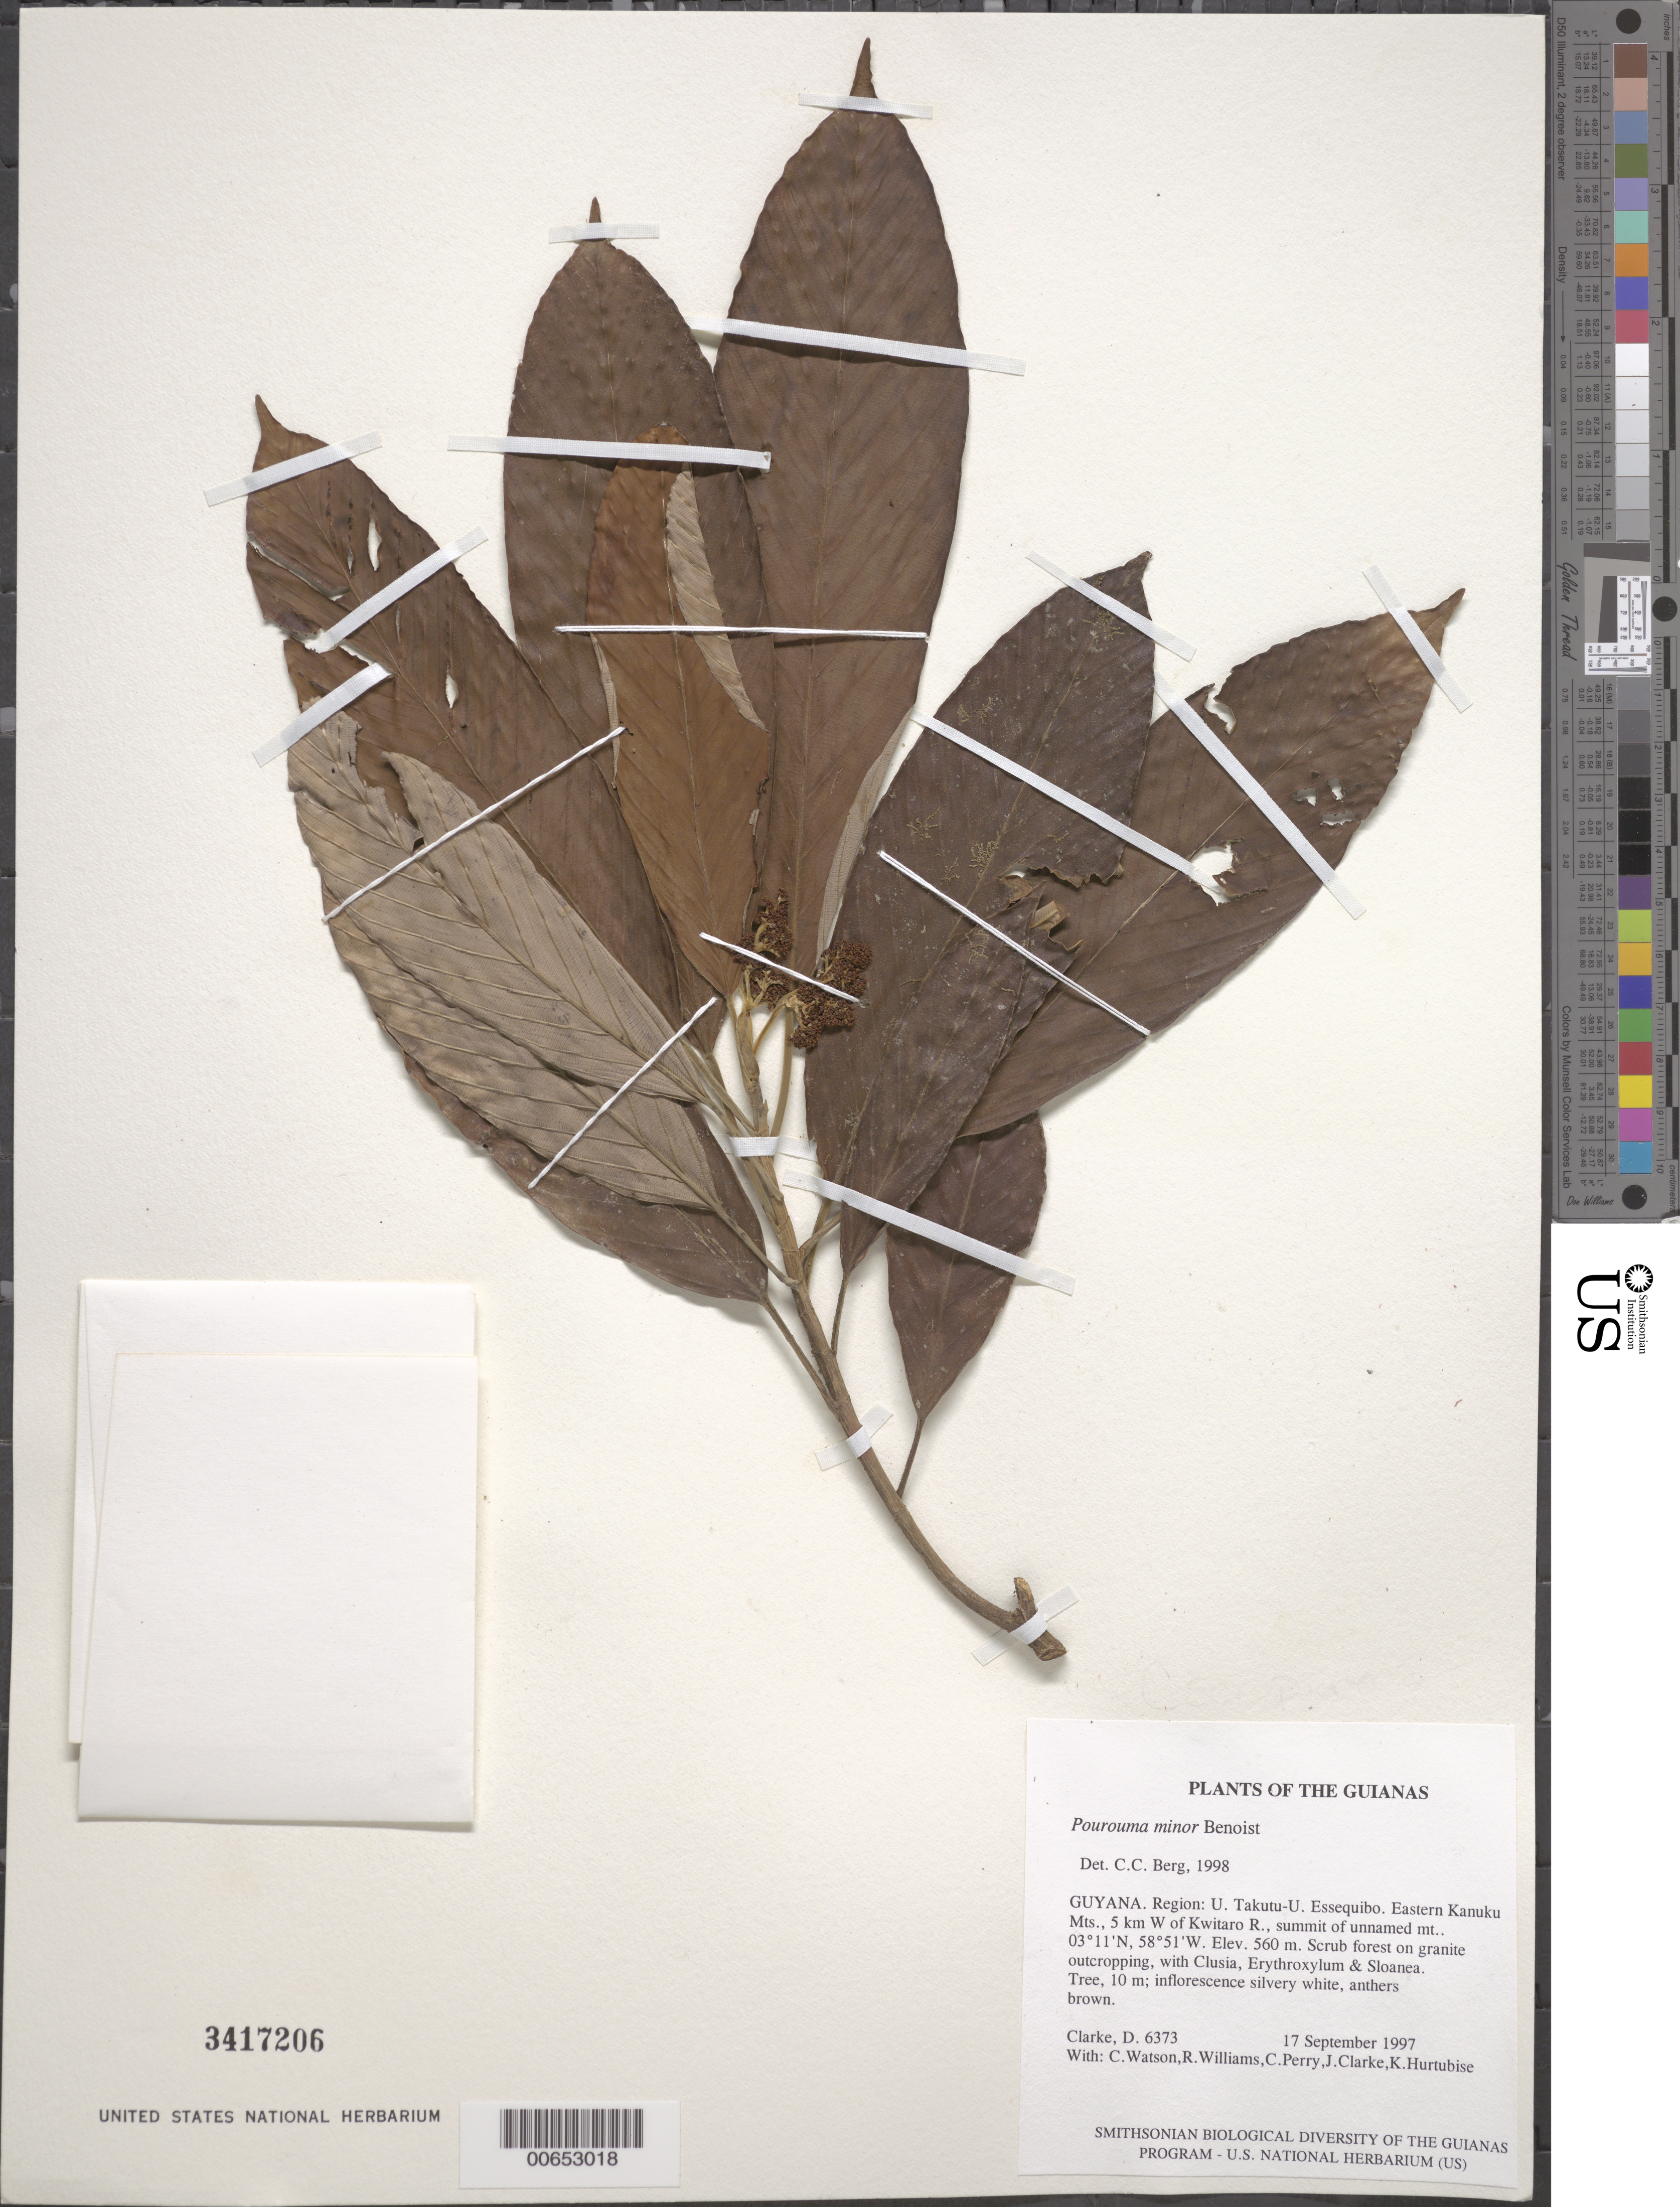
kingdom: Plantae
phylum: Tracheophyta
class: Magnoliopsida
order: Rosales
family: Urticaceae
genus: Pourouma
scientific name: Pourouma minor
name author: Benoist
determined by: Berg, C. C.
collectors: H. D. Clarke, C. Watson, R. Williams, C. Perry, J. Clarke & K. Hurtubise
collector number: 6373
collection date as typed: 17 September 1997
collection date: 1997-09-17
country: Guyana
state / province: U. Takutu-U. Essequibo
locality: Eastern Kanuku Mts., 5 km W of Kwitaro R., summit of unnamed mt.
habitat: Scrub forest on granite outcropping, with Clusia, Erythroxylum & Sloanea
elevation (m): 560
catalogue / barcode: US 3417206